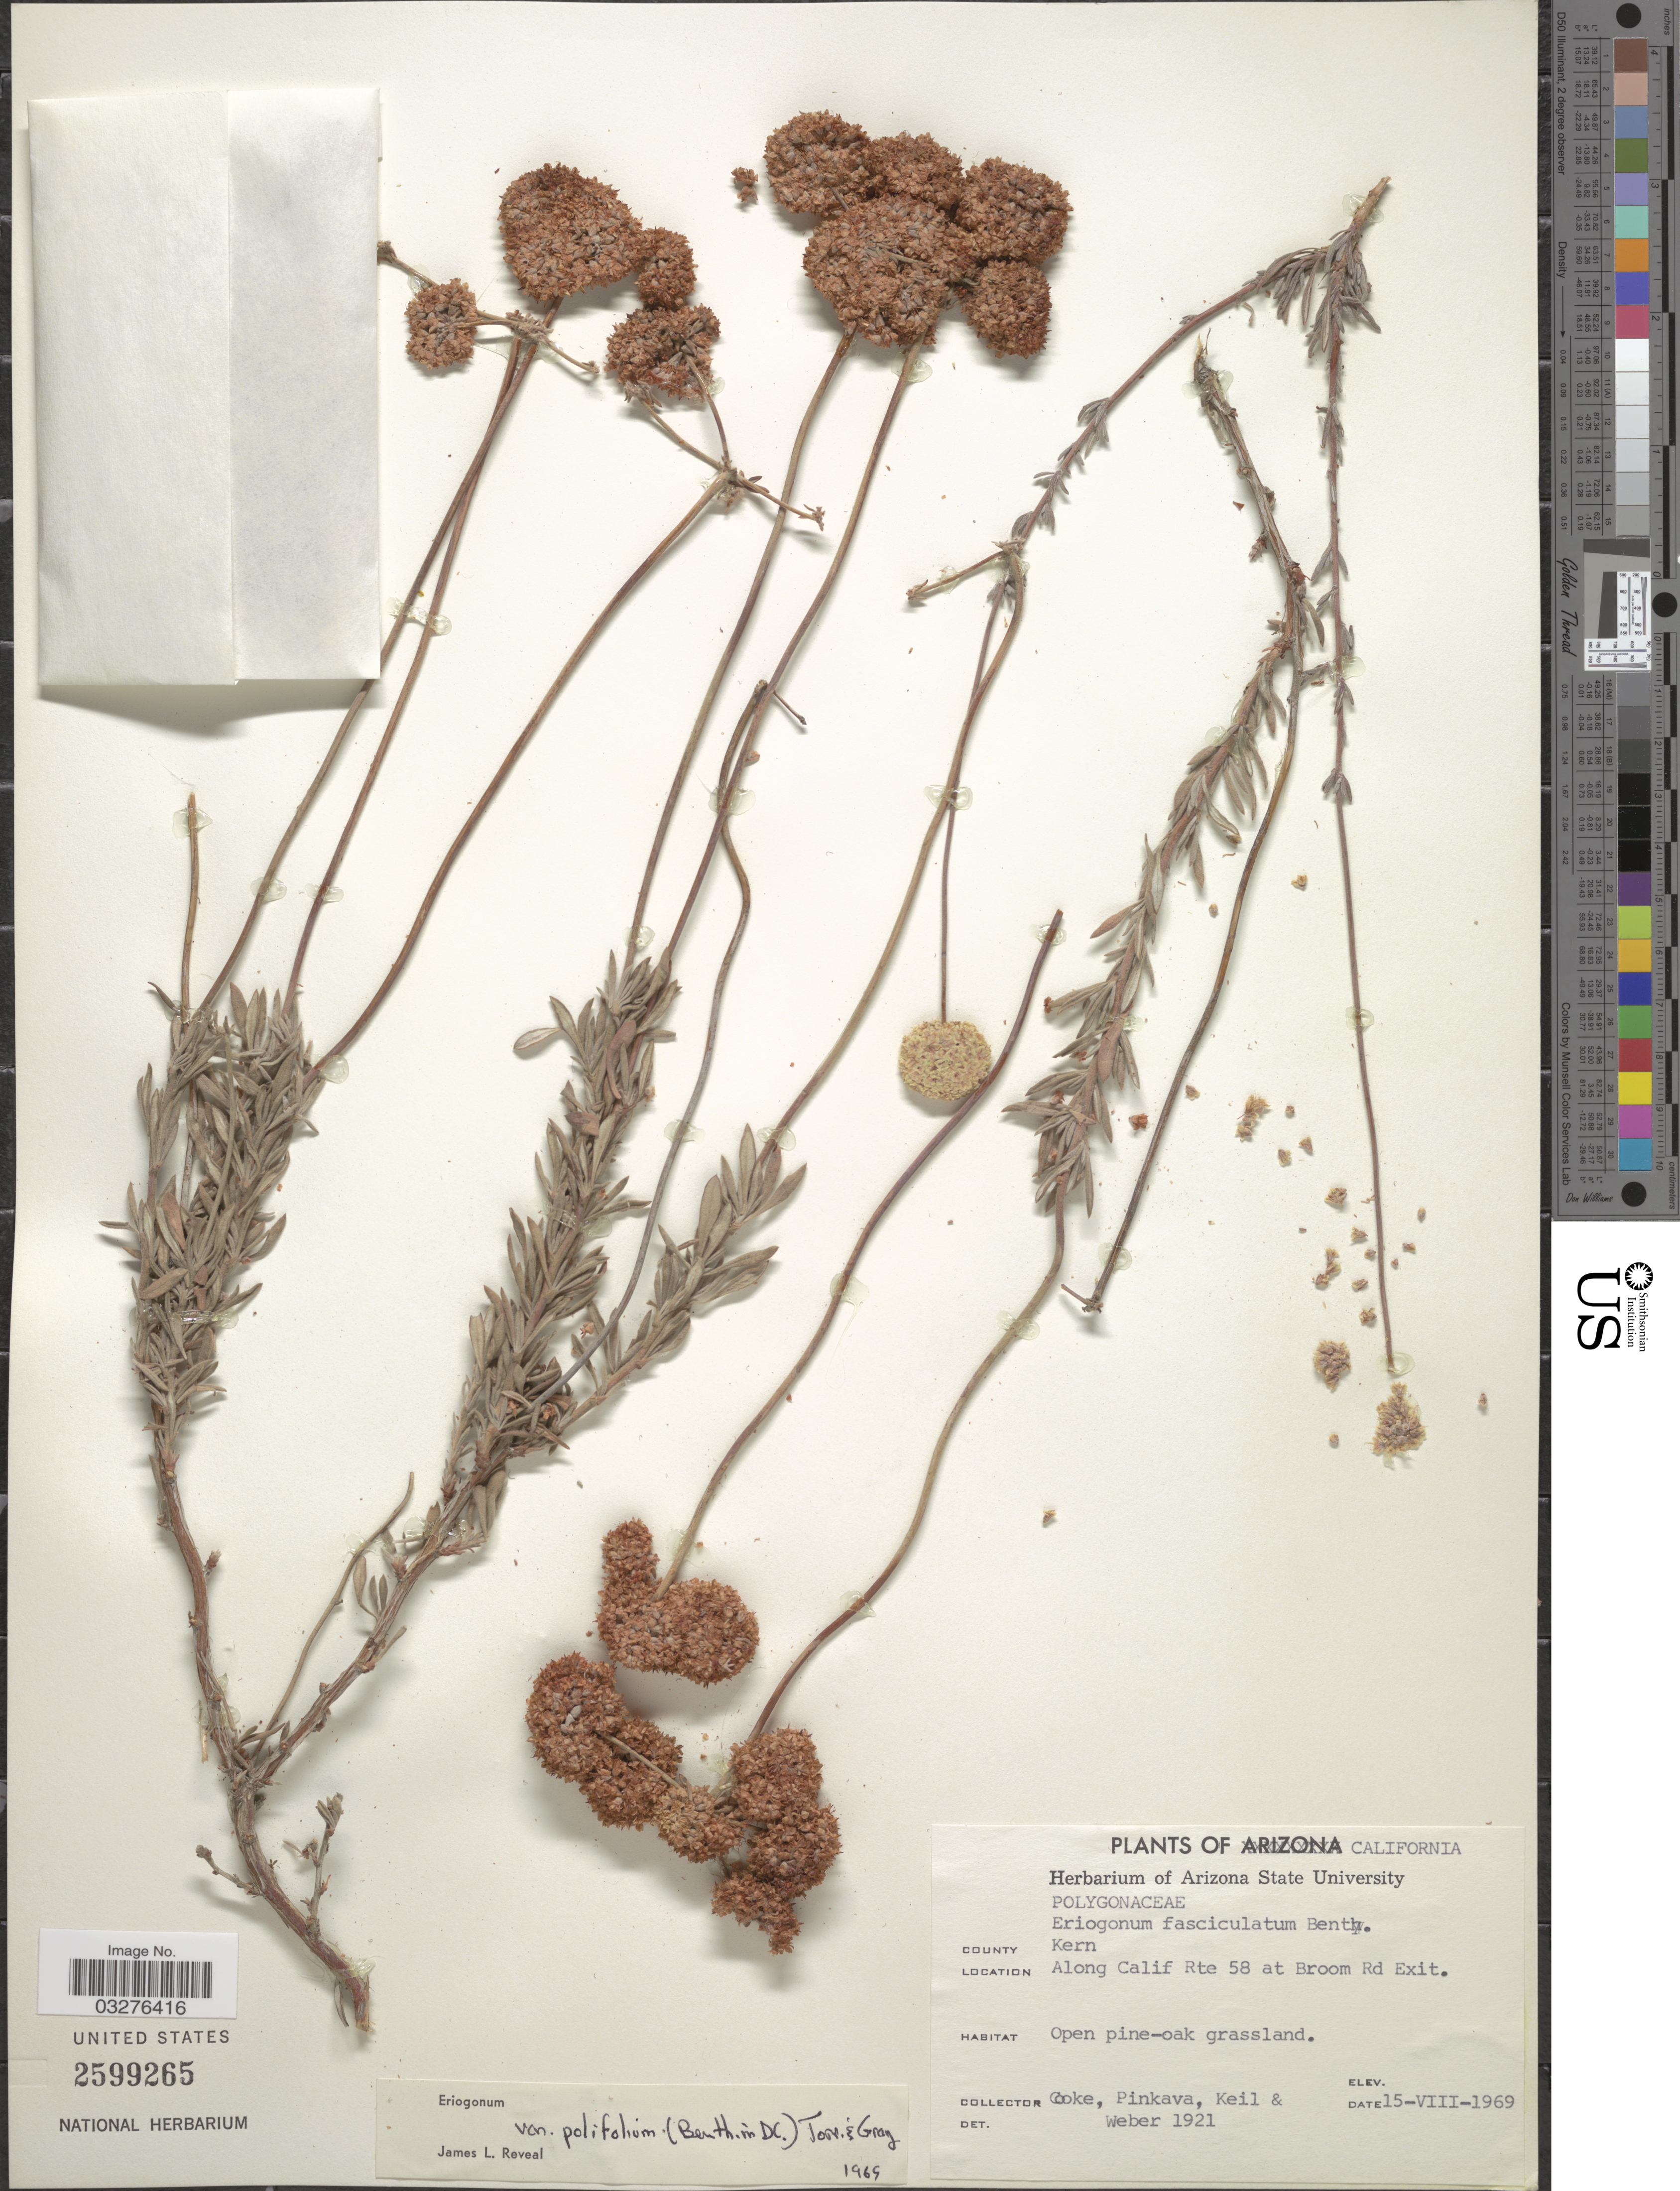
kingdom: Plantae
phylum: Tracheophyta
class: Magnoliopsida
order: Caryophyllales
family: Polygonaceae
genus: Eriogonum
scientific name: Eriogonum fasciculatum var. polifolium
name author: (Benth.) Torr. & A. Gray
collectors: Cooke, -. Pinkava, Keil & -- Weber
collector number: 1921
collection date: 1969-08-15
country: United States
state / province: California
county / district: Kern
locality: County Kern, Along Calif Rte 58 at Broom Rd Exit.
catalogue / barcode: US 2599265